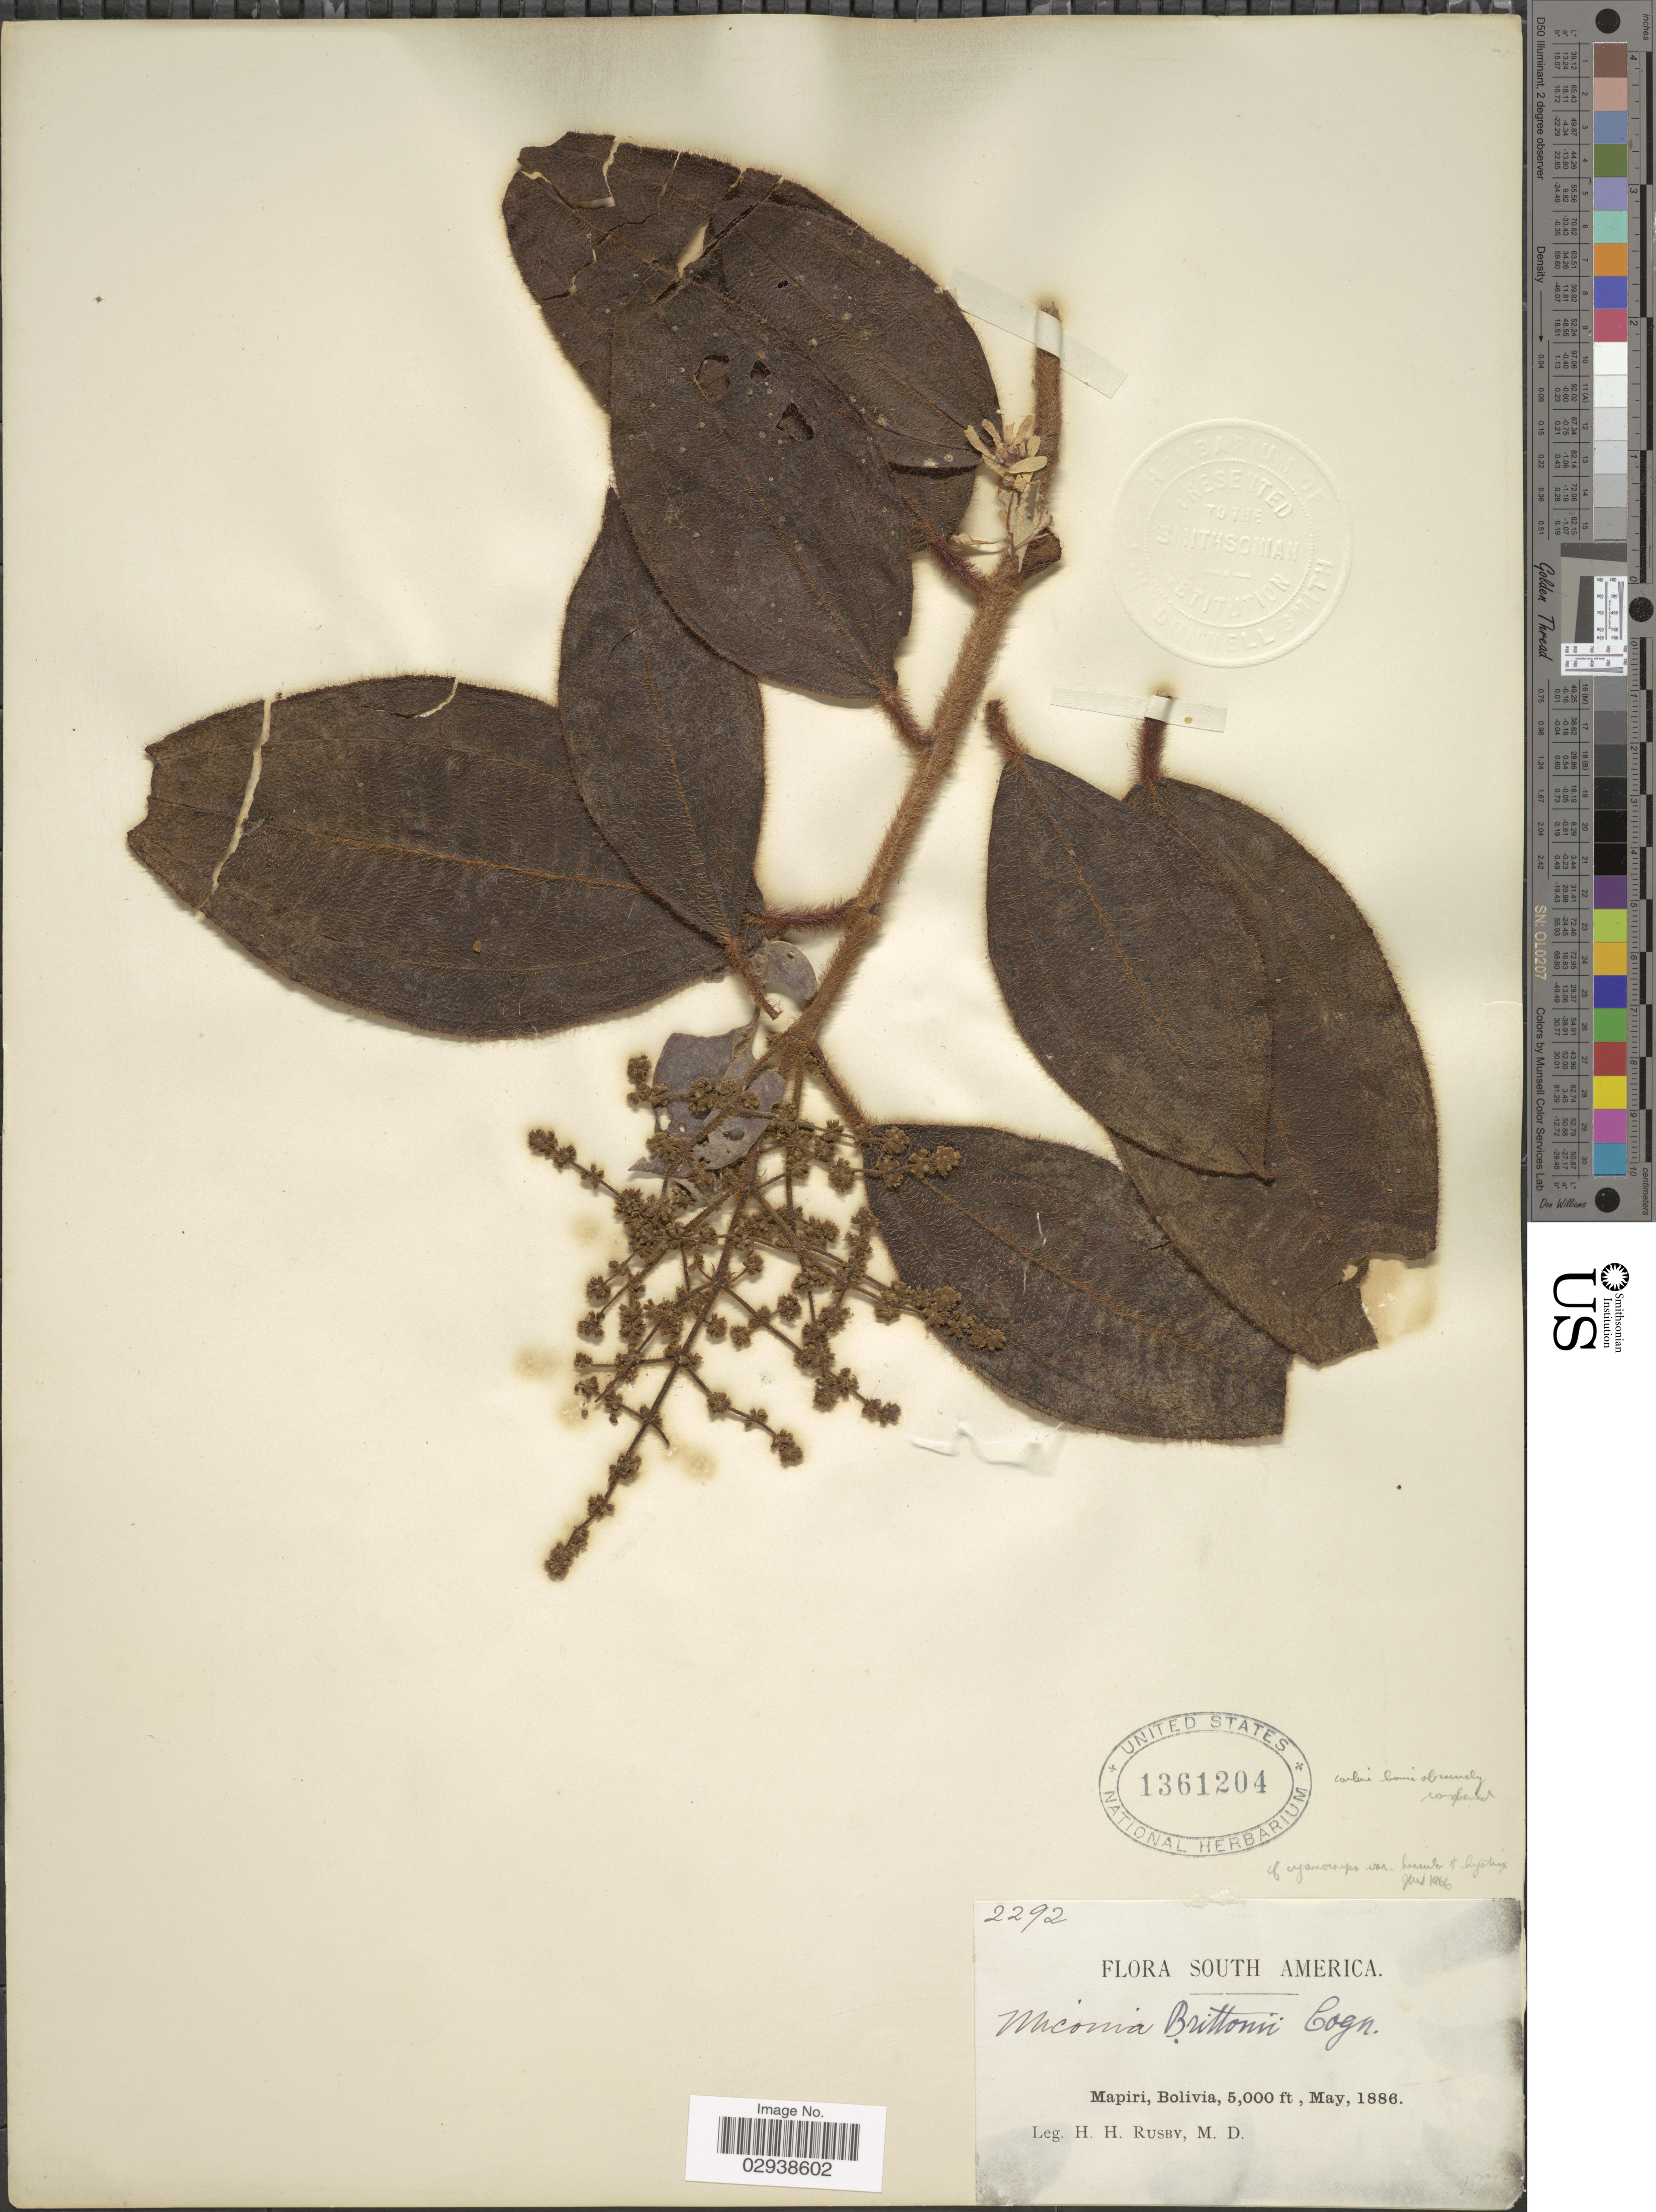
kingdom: Plantae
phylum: Tracheophyta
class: Magnoliopsida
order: Myrtales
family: Melastomataceae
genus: Miconia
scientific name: Miconia cyanocarpa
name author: Naudin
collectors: H. H. Rusby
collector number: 2292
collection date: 1886-05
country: Bolivia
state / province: La Páz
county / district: Larecaja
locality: Mapiri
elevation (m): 1524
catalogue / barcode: US 1361204